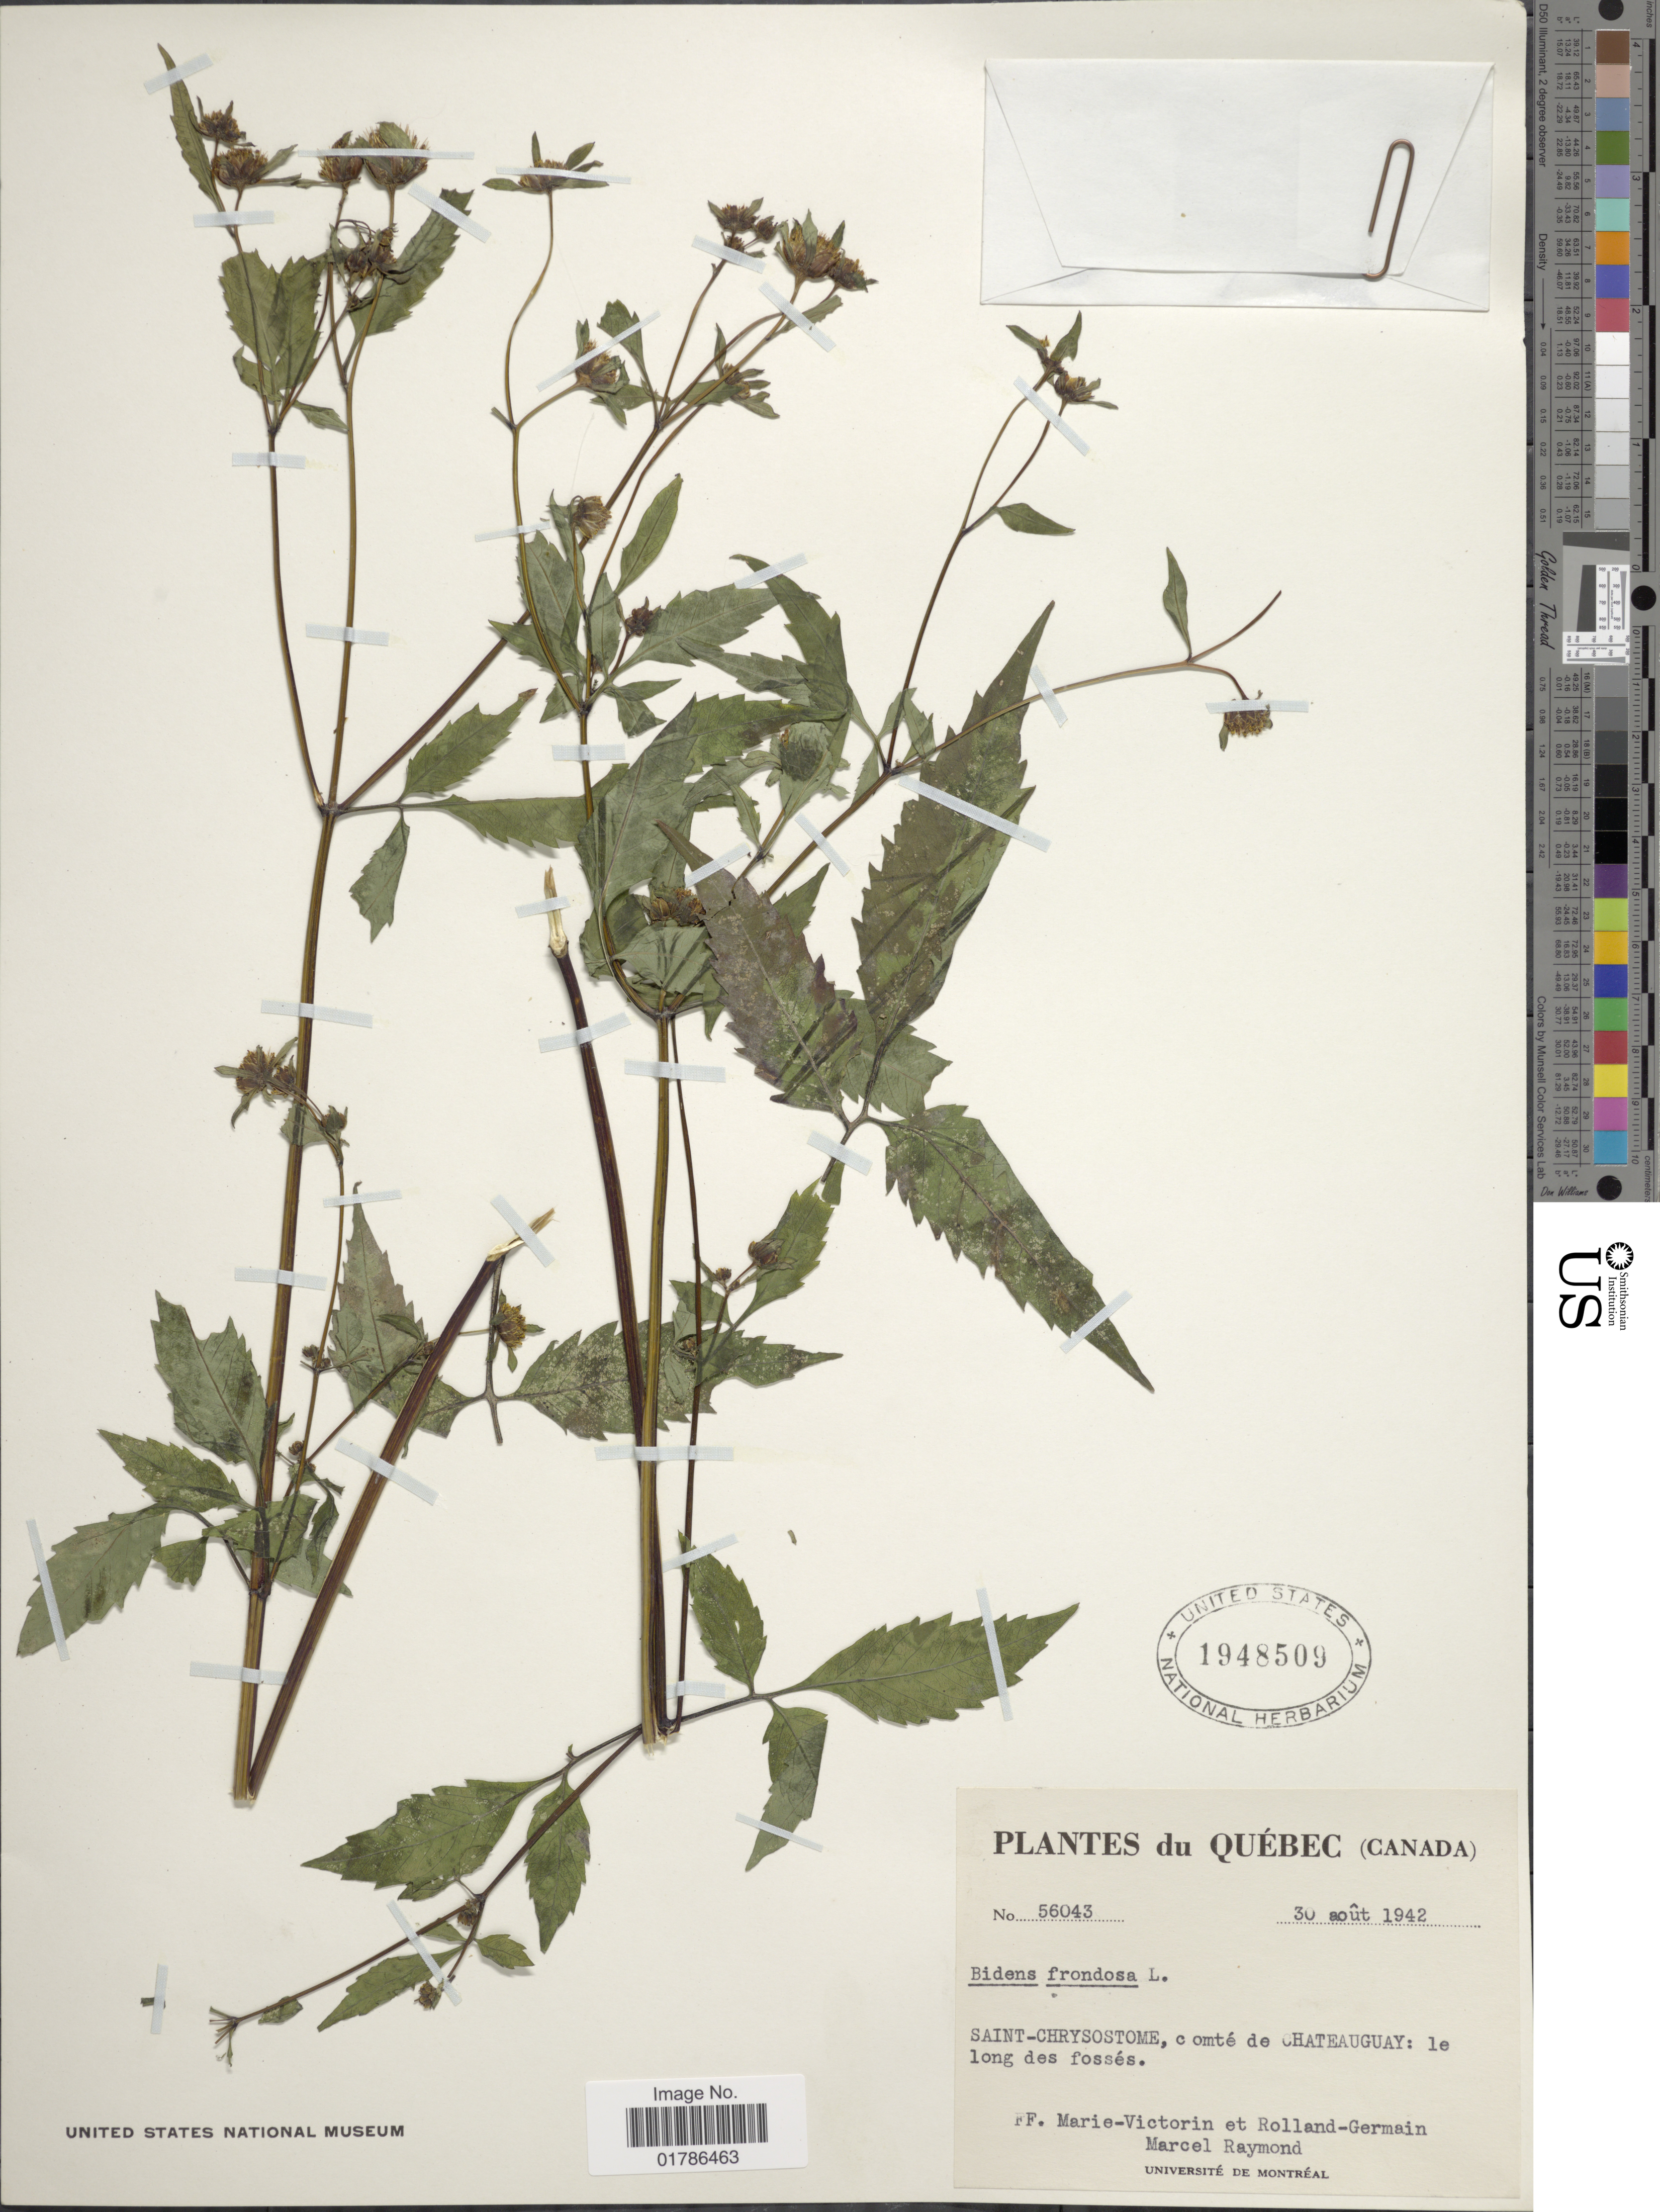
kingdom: Plantae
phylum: Tracheophyta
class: Magnoliopsida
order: Asterales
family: Asteraceae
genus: Bidens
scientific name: Bidens frondosa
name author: L.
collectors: F. Marie-Victorin, Rolland-Germain & M. Raymond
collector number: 56043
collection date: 1942-08-30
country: Canada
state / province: Quebec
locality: Saint-Chrysostome, c omte de Chateauguay: le long des fosses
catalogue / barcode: US 1948509